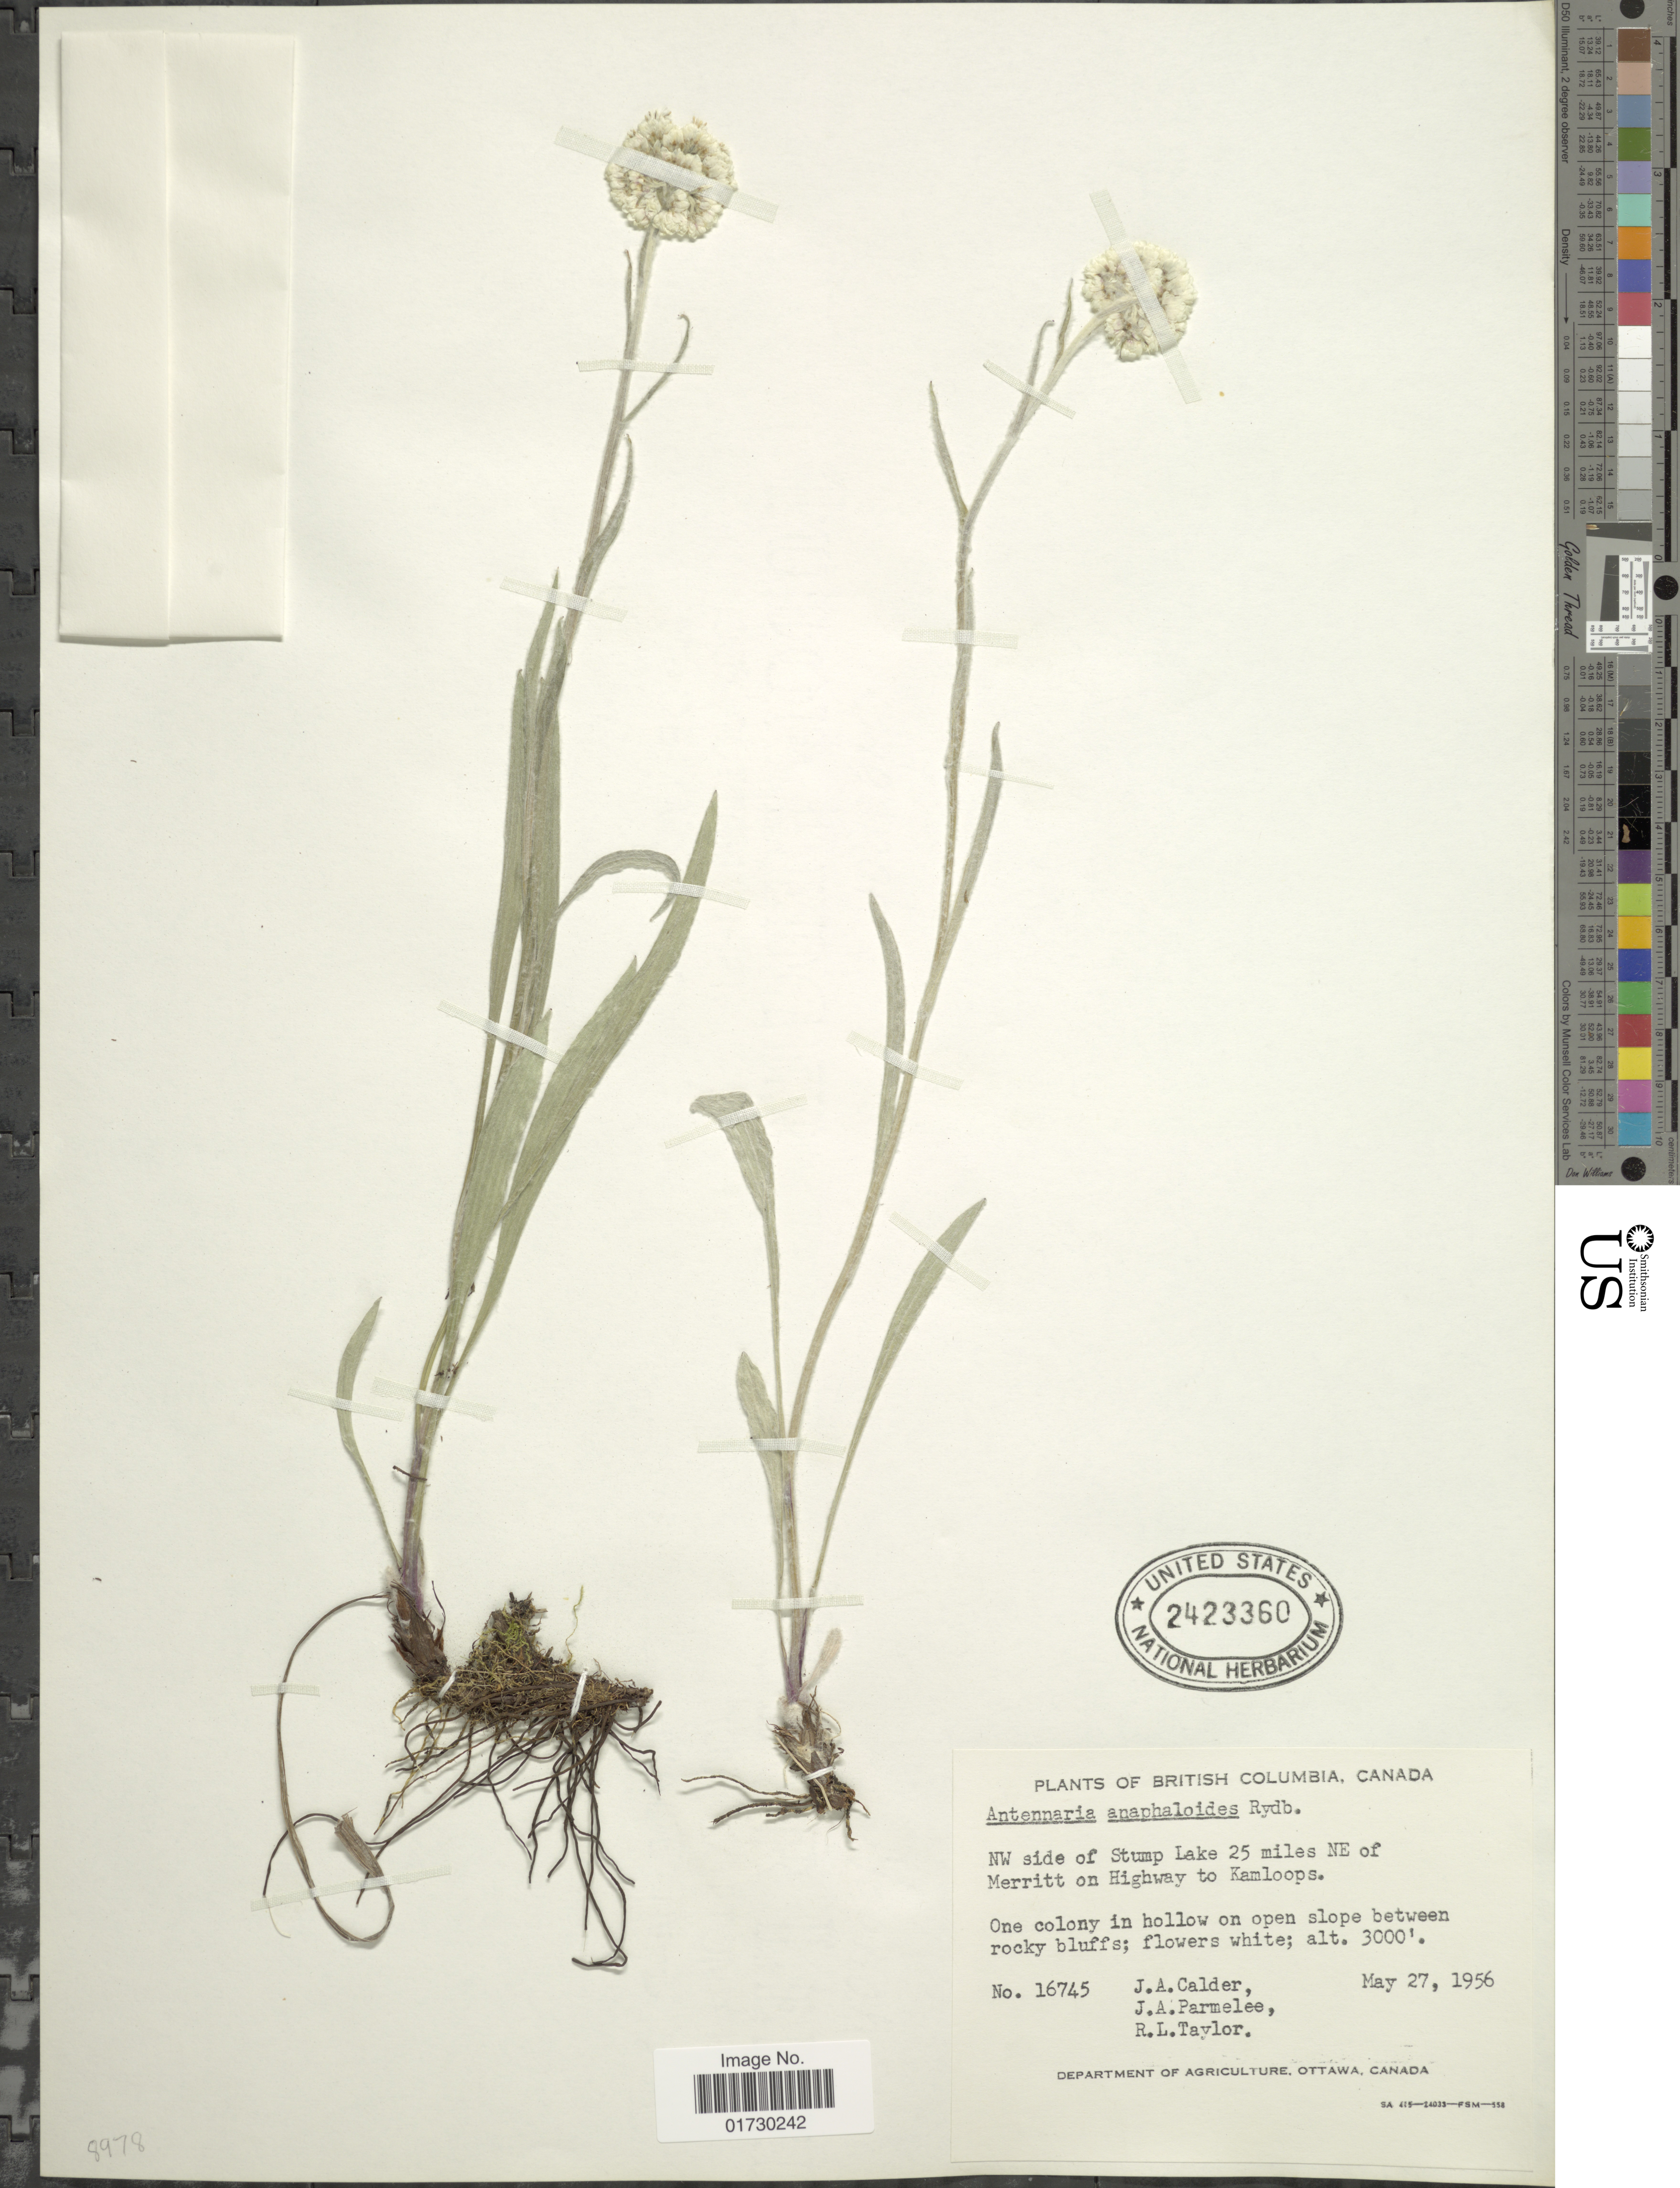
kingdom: Plantae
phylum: Tracheophyta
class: Magnoliopsida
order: Asterales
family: Asteraceae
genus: Antennaria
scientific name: Antennaria anaphaloides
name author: Rydb.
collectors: J. A. Calder, J. A. Parmelee & R. Taylor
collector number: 16745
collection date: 1956-05-27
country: Canada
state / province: British Columbia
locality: NW side of Stump Lake 25 miles NE of Merritt on Highway to Kamloops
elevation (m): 914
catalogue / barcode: US 2423360